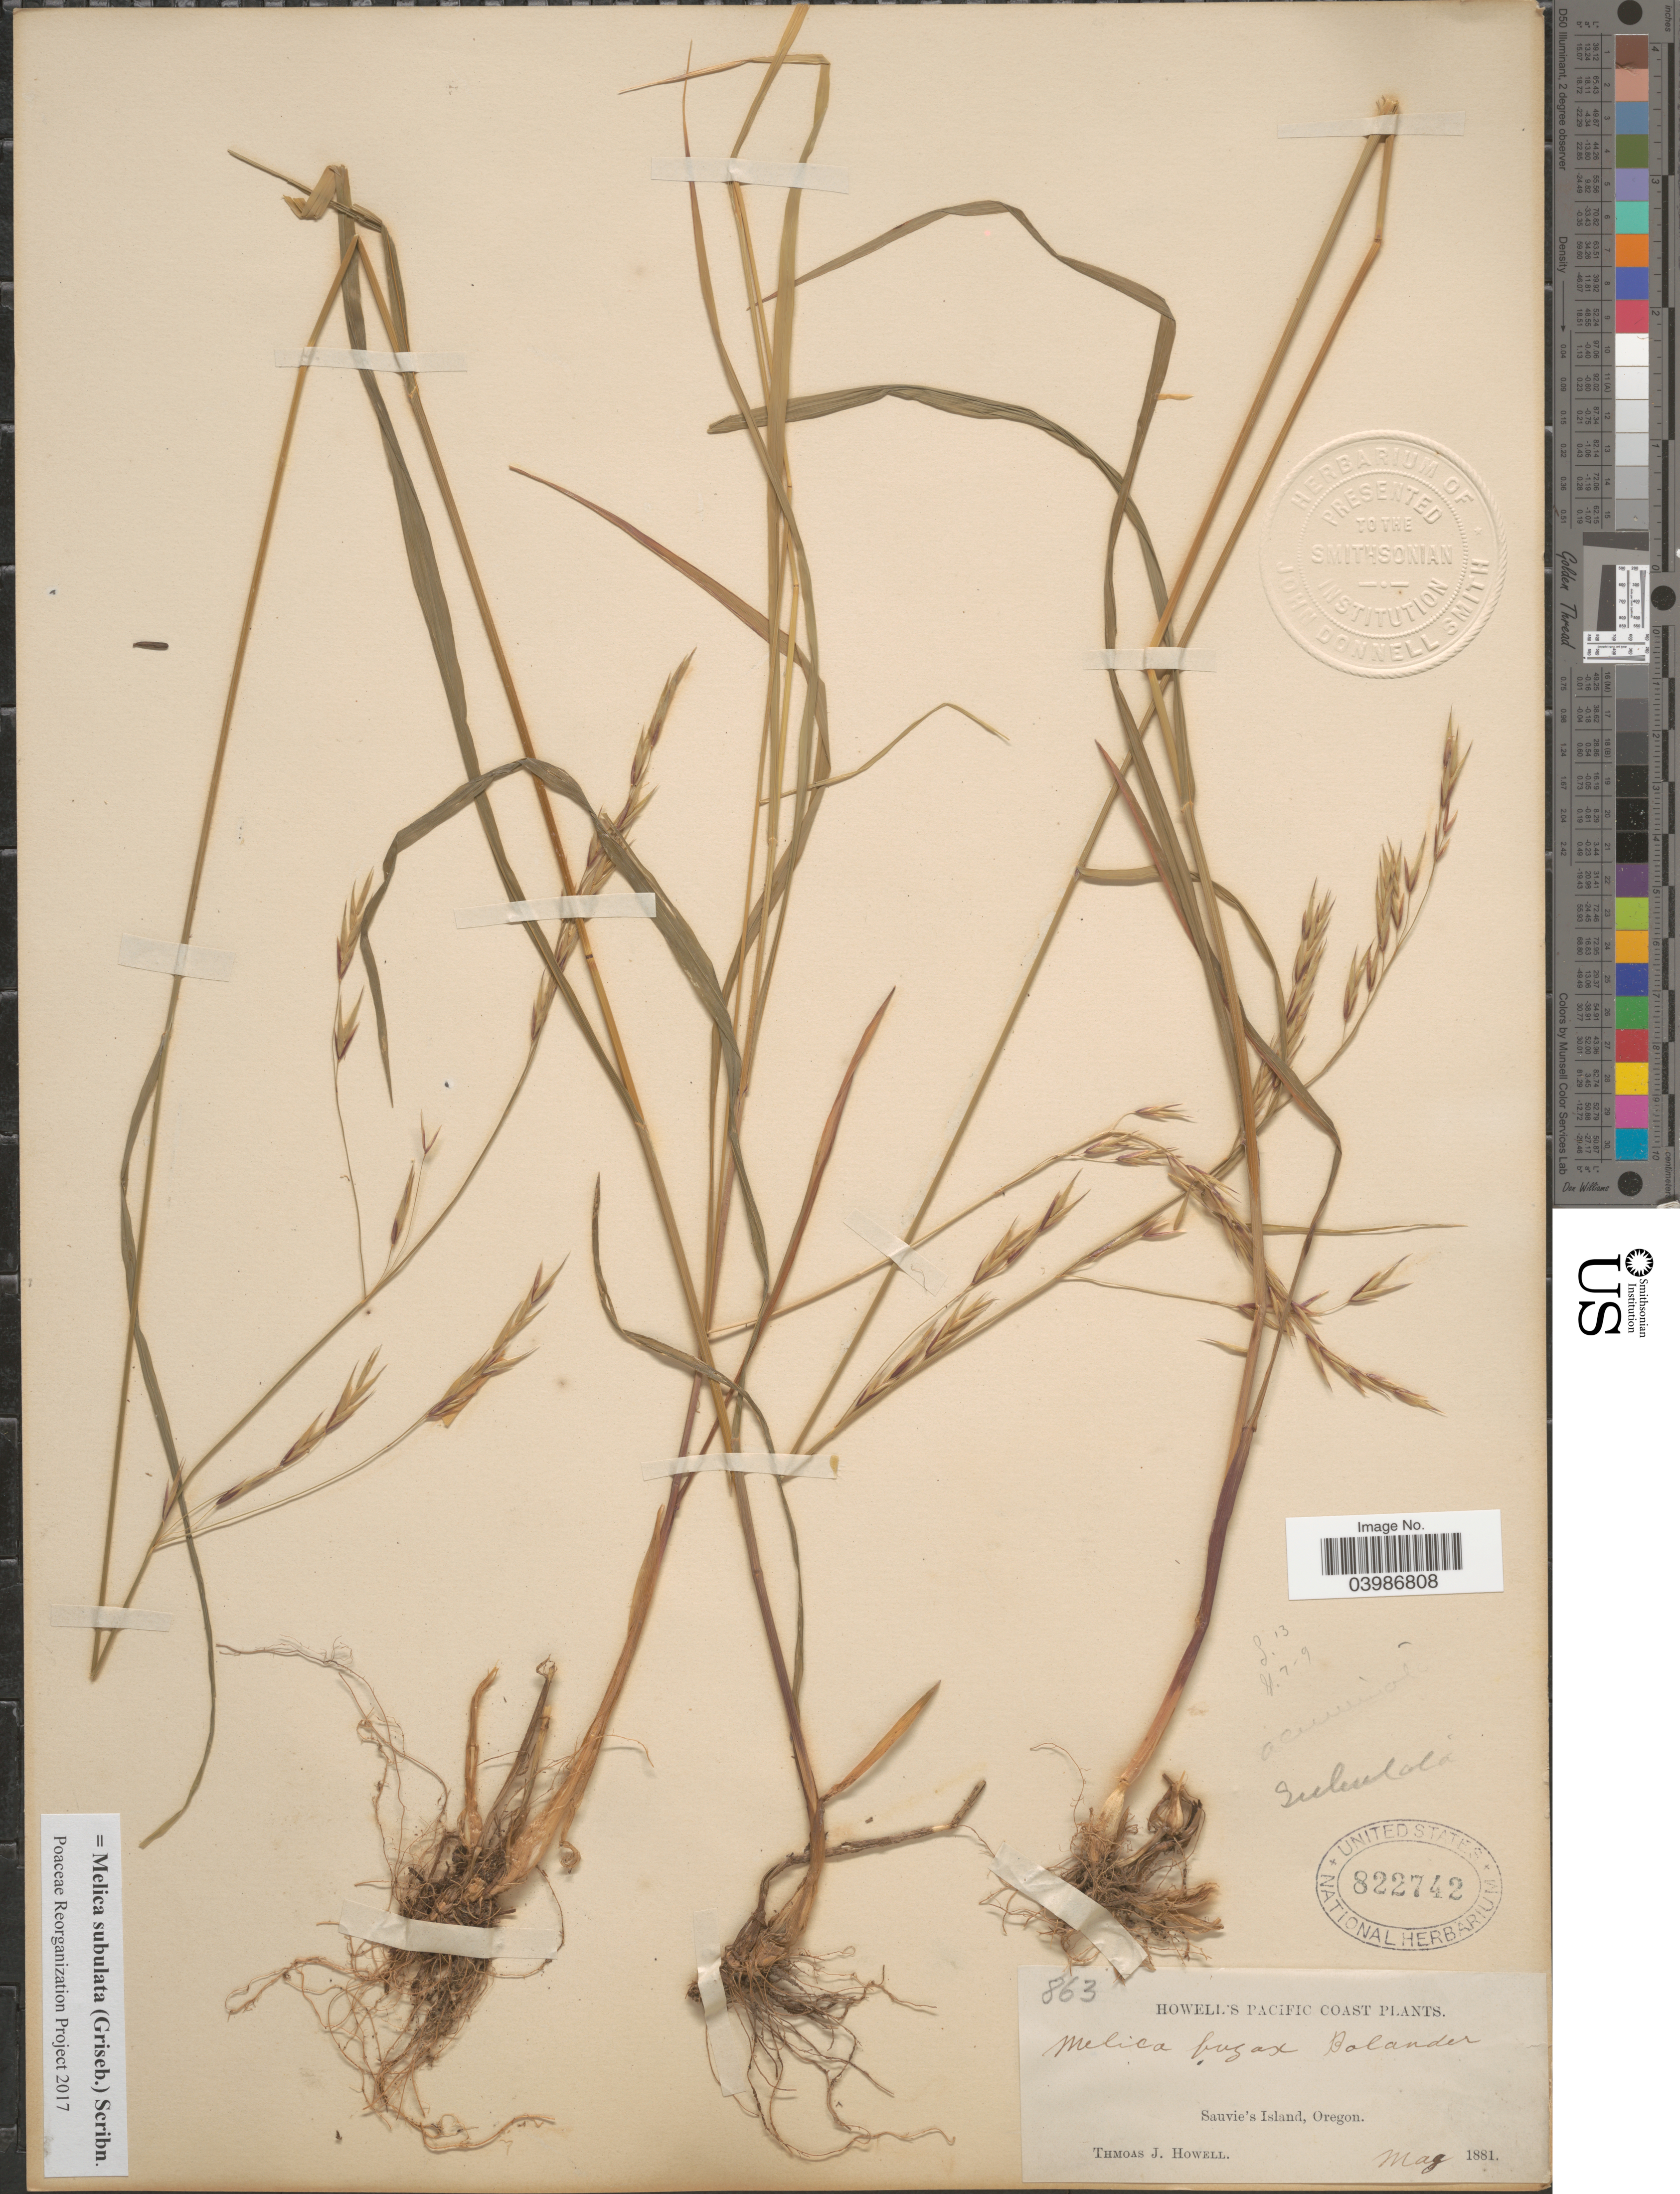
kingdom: Plantae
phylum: Tracheophyta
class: Liliopsida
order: Poales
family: Poaceae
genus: Melica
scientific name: Melica subulata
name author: (Griseb.) Scribn.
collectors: T. J. Howell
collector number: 863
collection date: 1881-05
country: United States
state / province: Oregon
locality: Pacific Coast. Sauvie's Island.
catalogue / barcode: US 822742